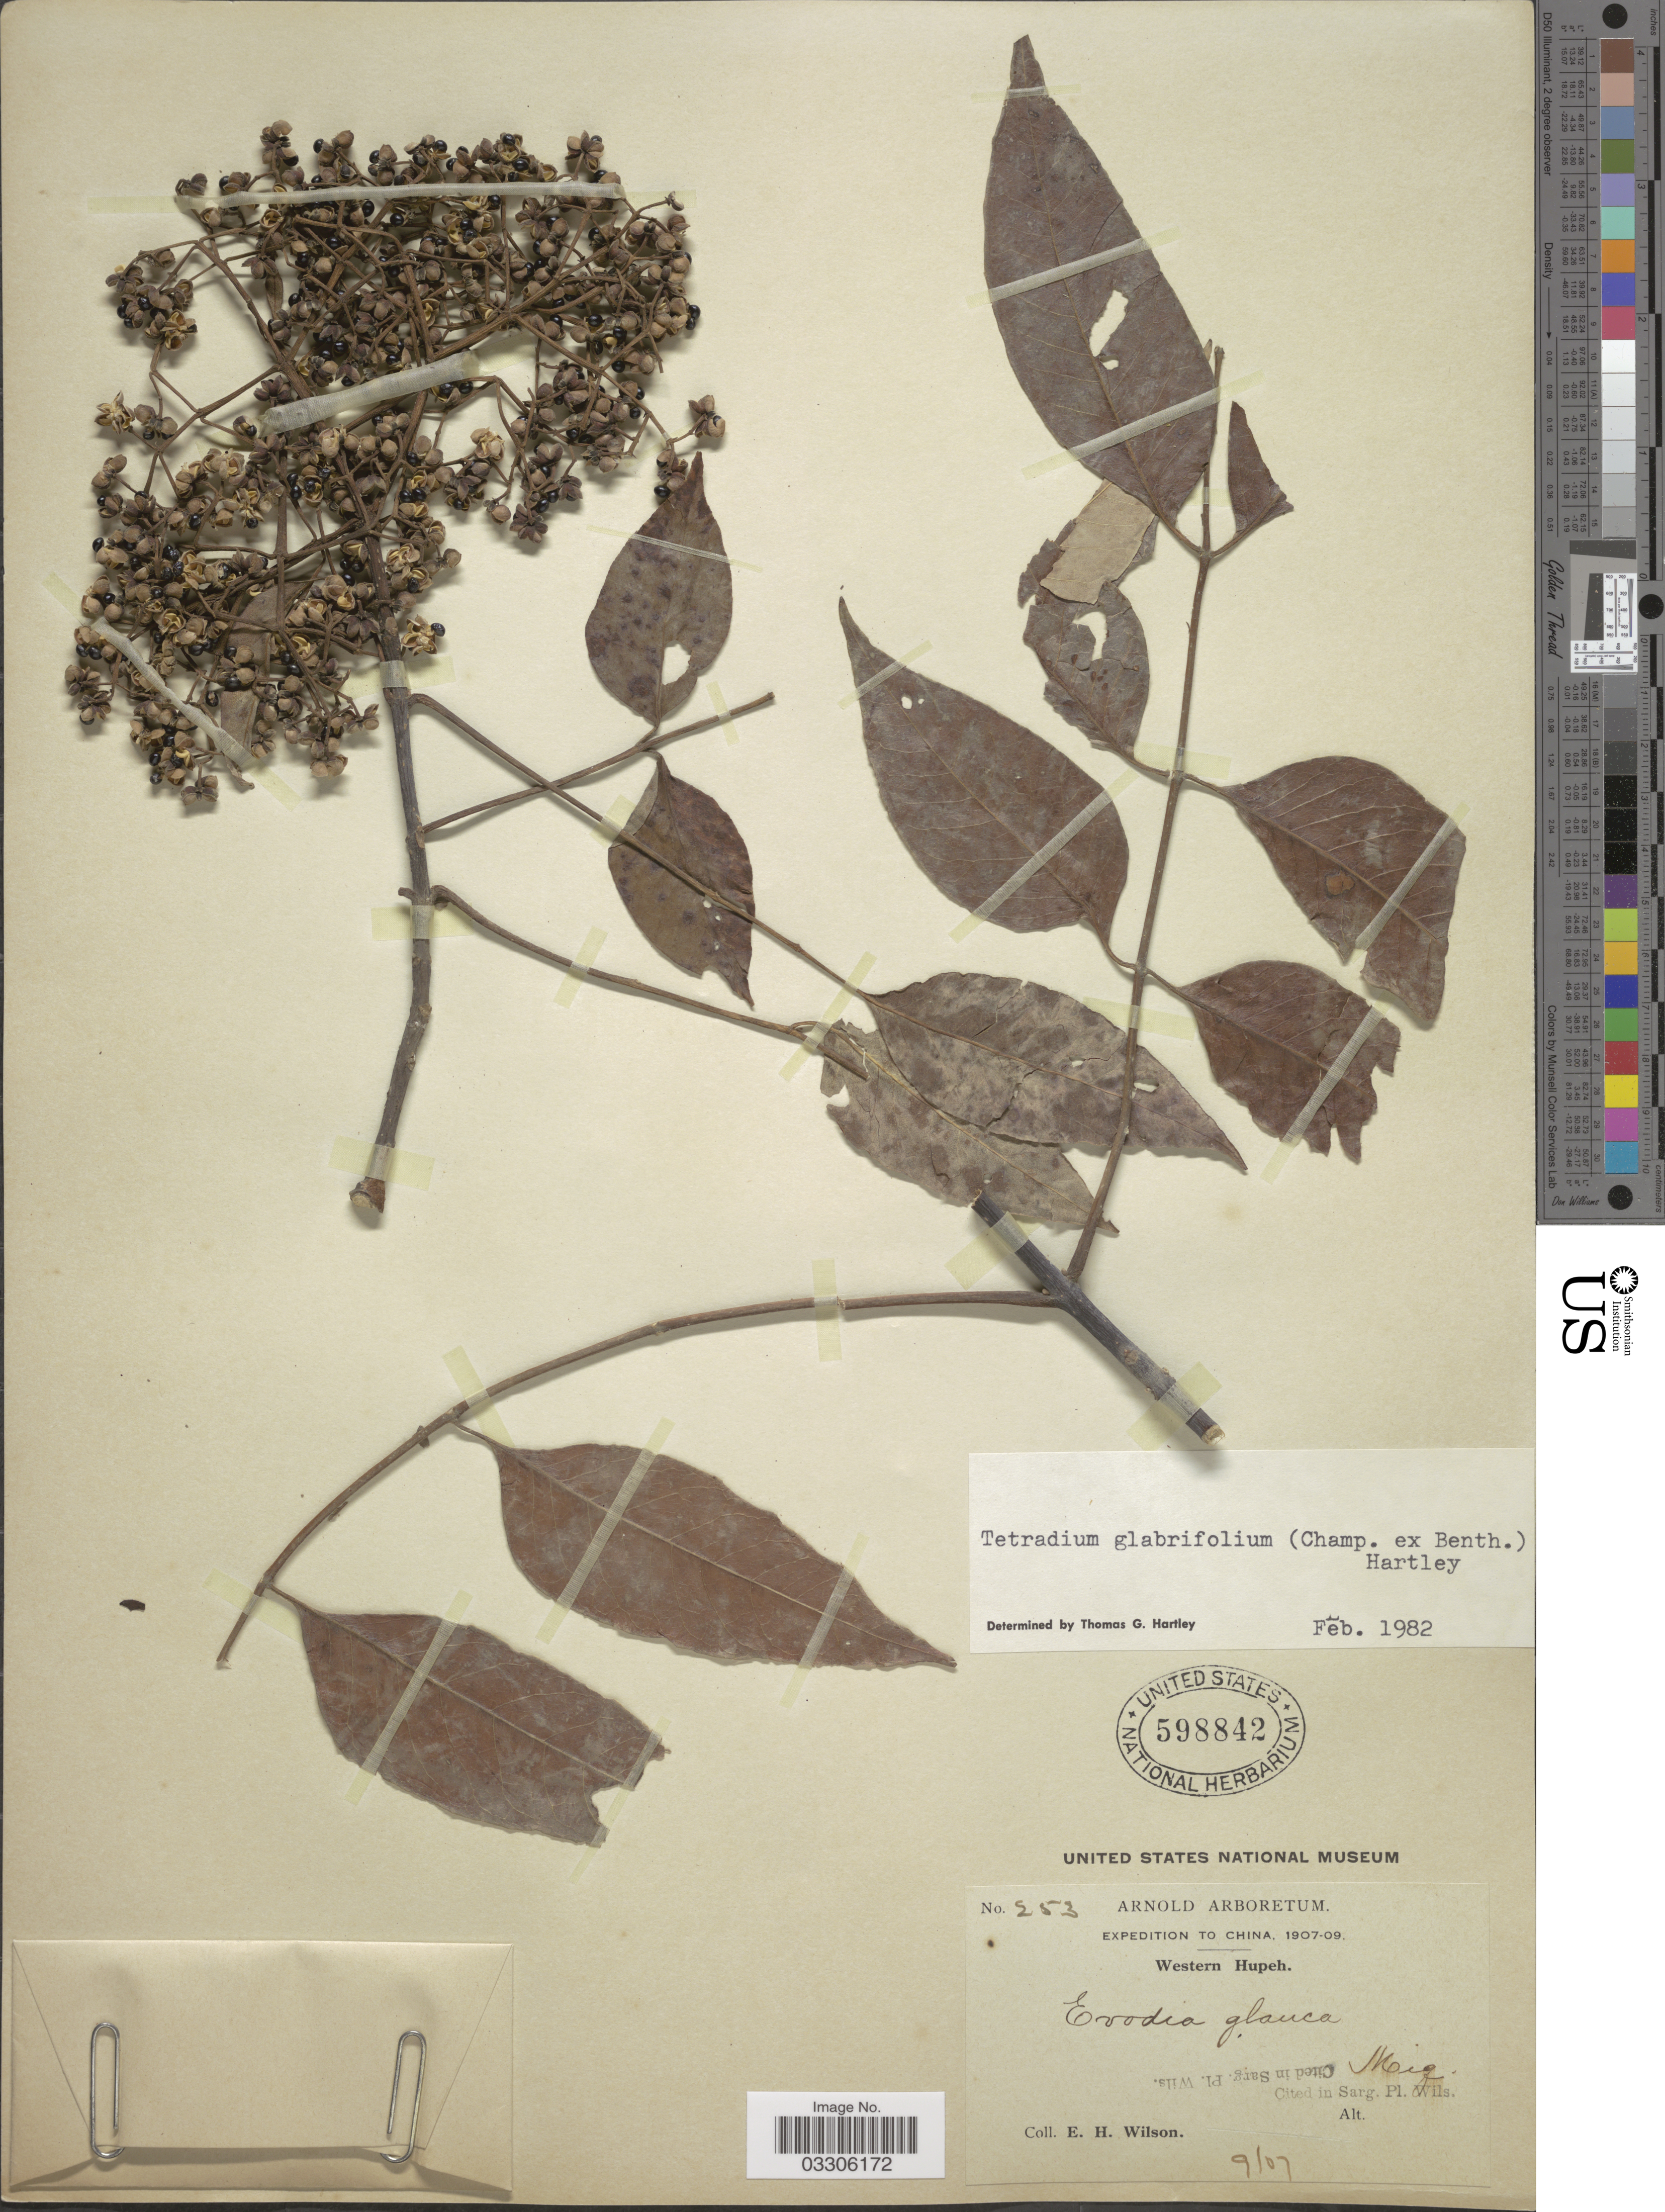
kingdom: Plantae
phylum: Tracheophyta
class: Magnoliopsida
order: Sapindales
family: Rutaceae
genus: Tetradium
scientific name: Tetradium glabrifolium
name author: (Champ. ex Benth.) T.G. Hartley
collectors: E. Wilson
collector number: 253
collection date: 1907-09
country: China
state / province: Hubei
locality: Western Hupeh.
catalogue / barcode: US 598842